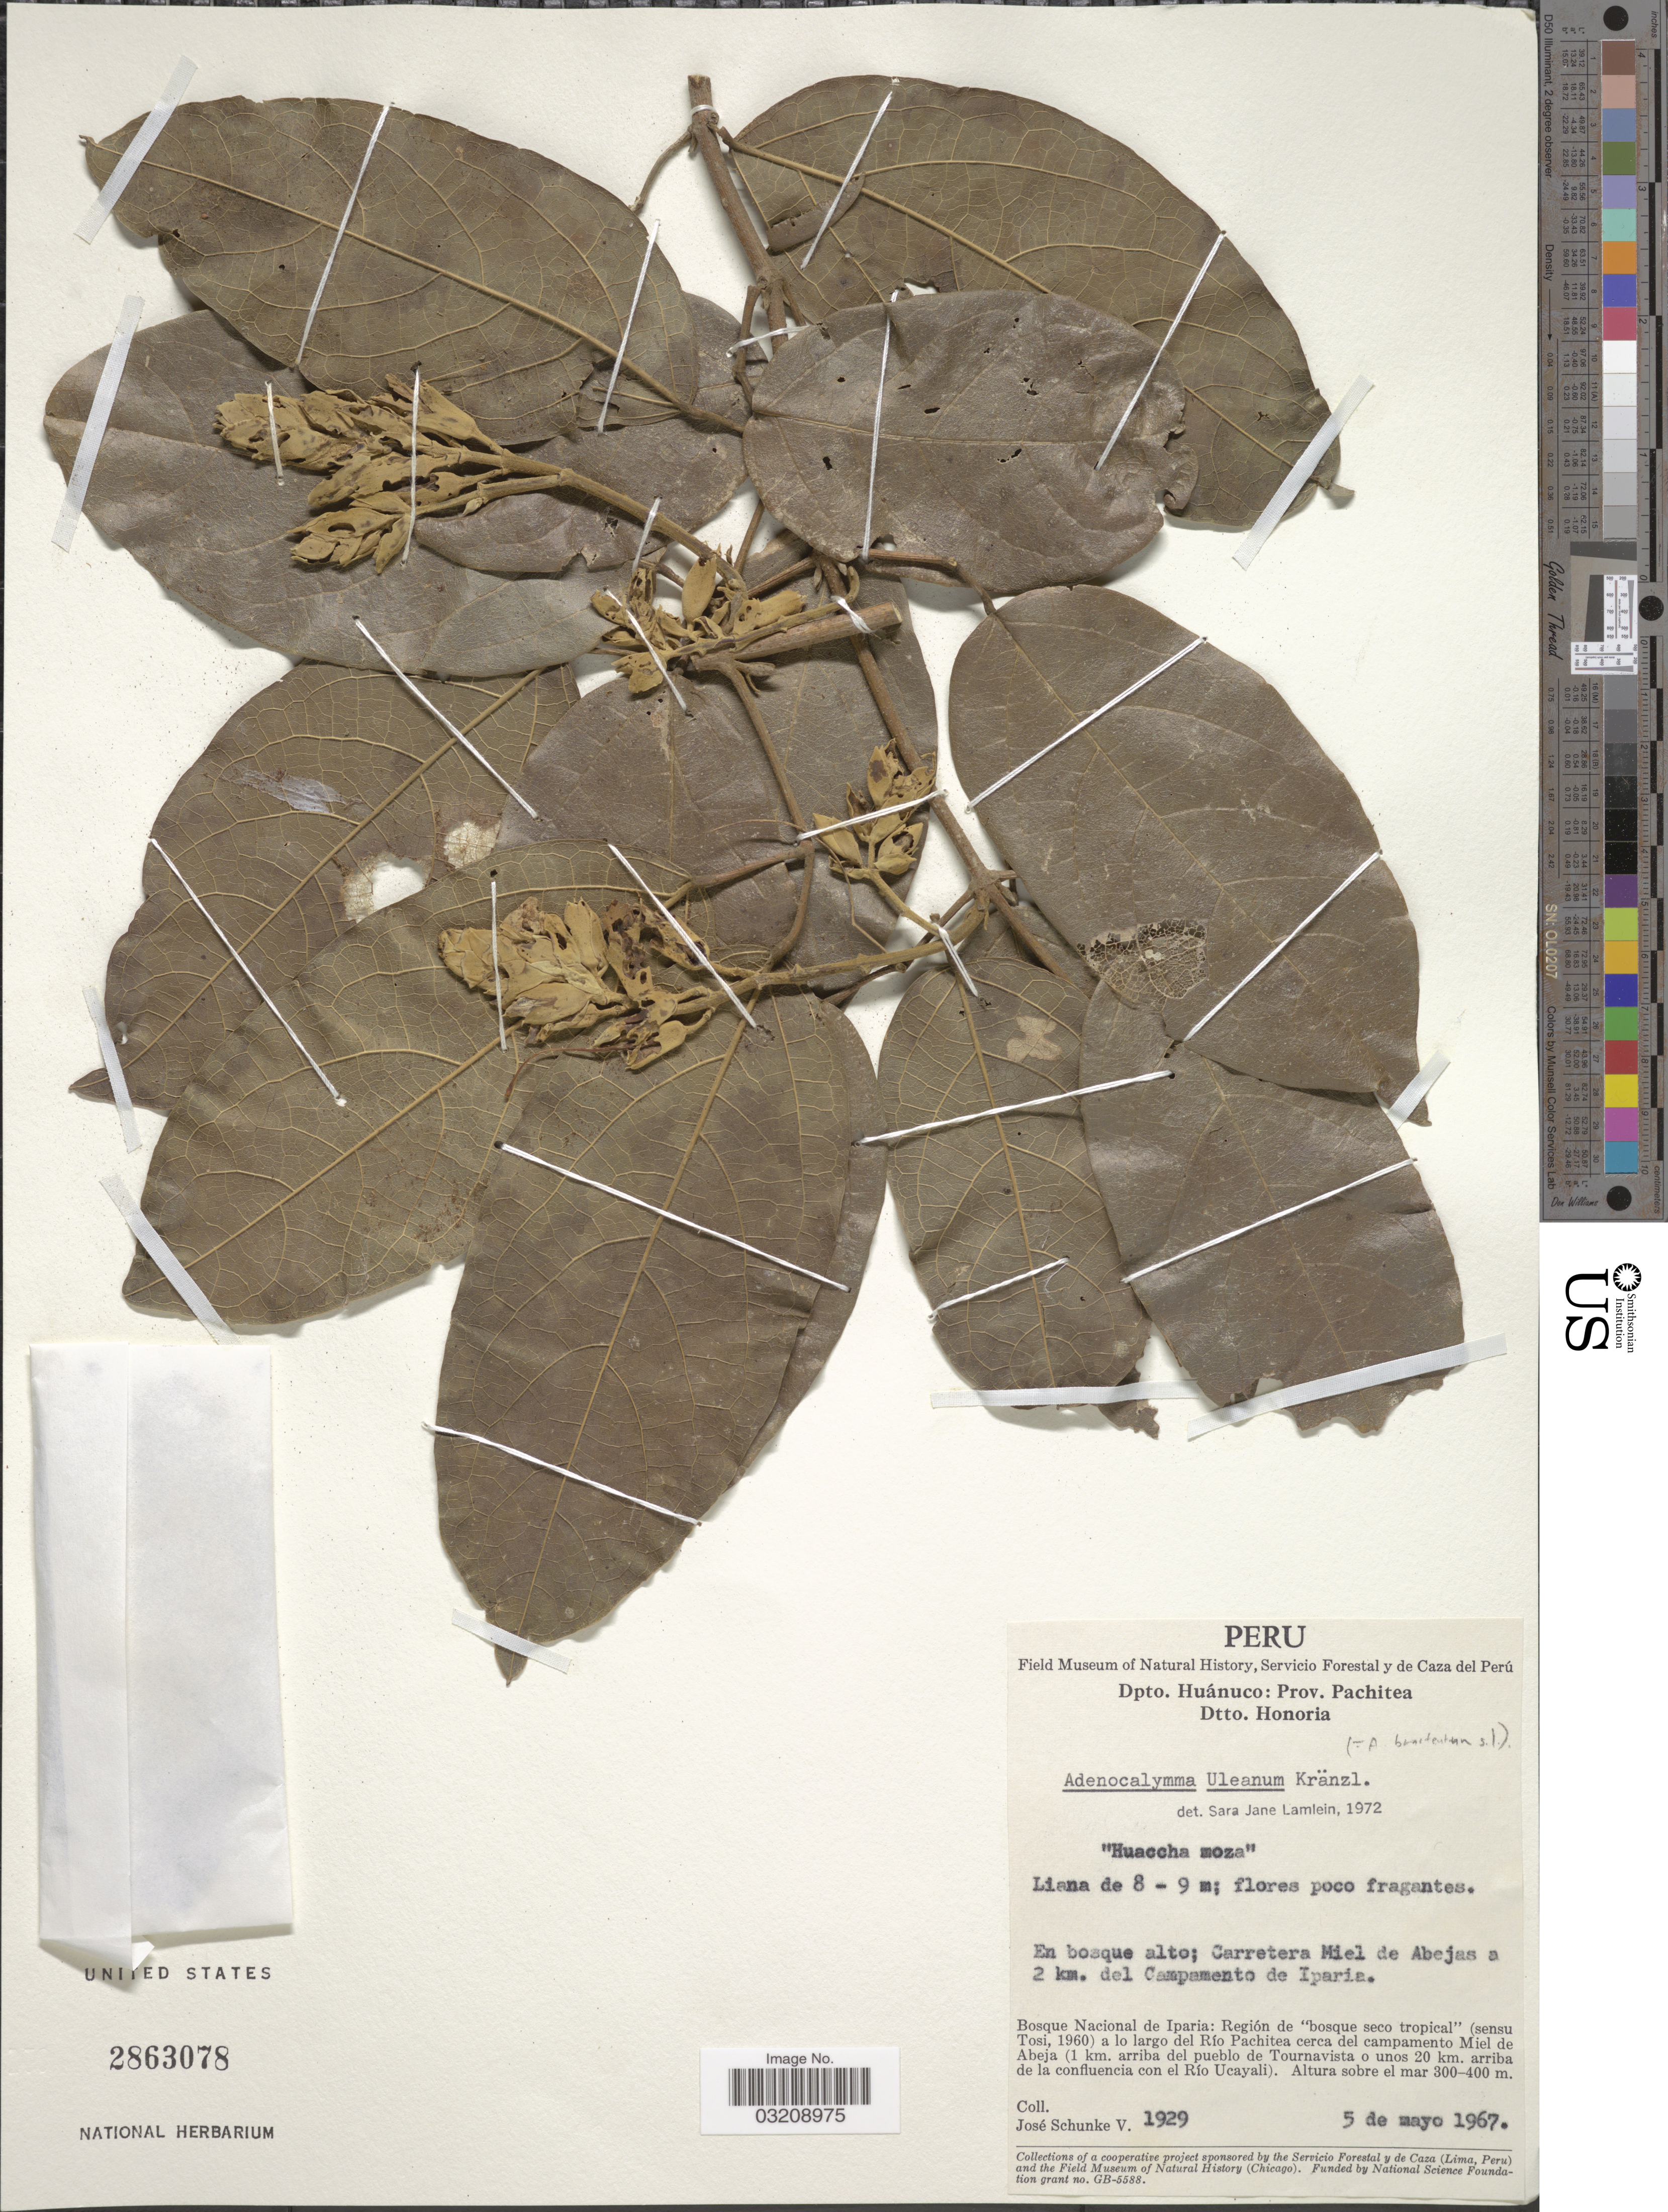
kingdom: Plantae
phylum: Tracheophyta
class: Magnoliopsida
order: Lamiales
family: Bignoniaceae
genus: Adenocalymma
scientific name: Adenocalymma uleanum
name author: Kraenzl.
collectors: J. Schunke Vigo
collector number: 1929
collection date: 1967-05-05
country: Peru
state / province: Huánuco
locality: Dpto. Huánuco: Prov. Pachitea. Dtto. Honoria. Carretera Miel de Abejas a 2 km. del Campamento de Iparia. Bosque Nacional de Iparia: Región de "bosque seco tropical" (sensu Tosi, 1960) a lo largo del Río Pachitea cerca del campamento Miel de Abeja (1 km. arriba del pueblo de Tournavista o unos 20 km. arriba de la confluenia con el Río Ucayali).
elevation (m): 300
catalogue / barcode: US 2863078